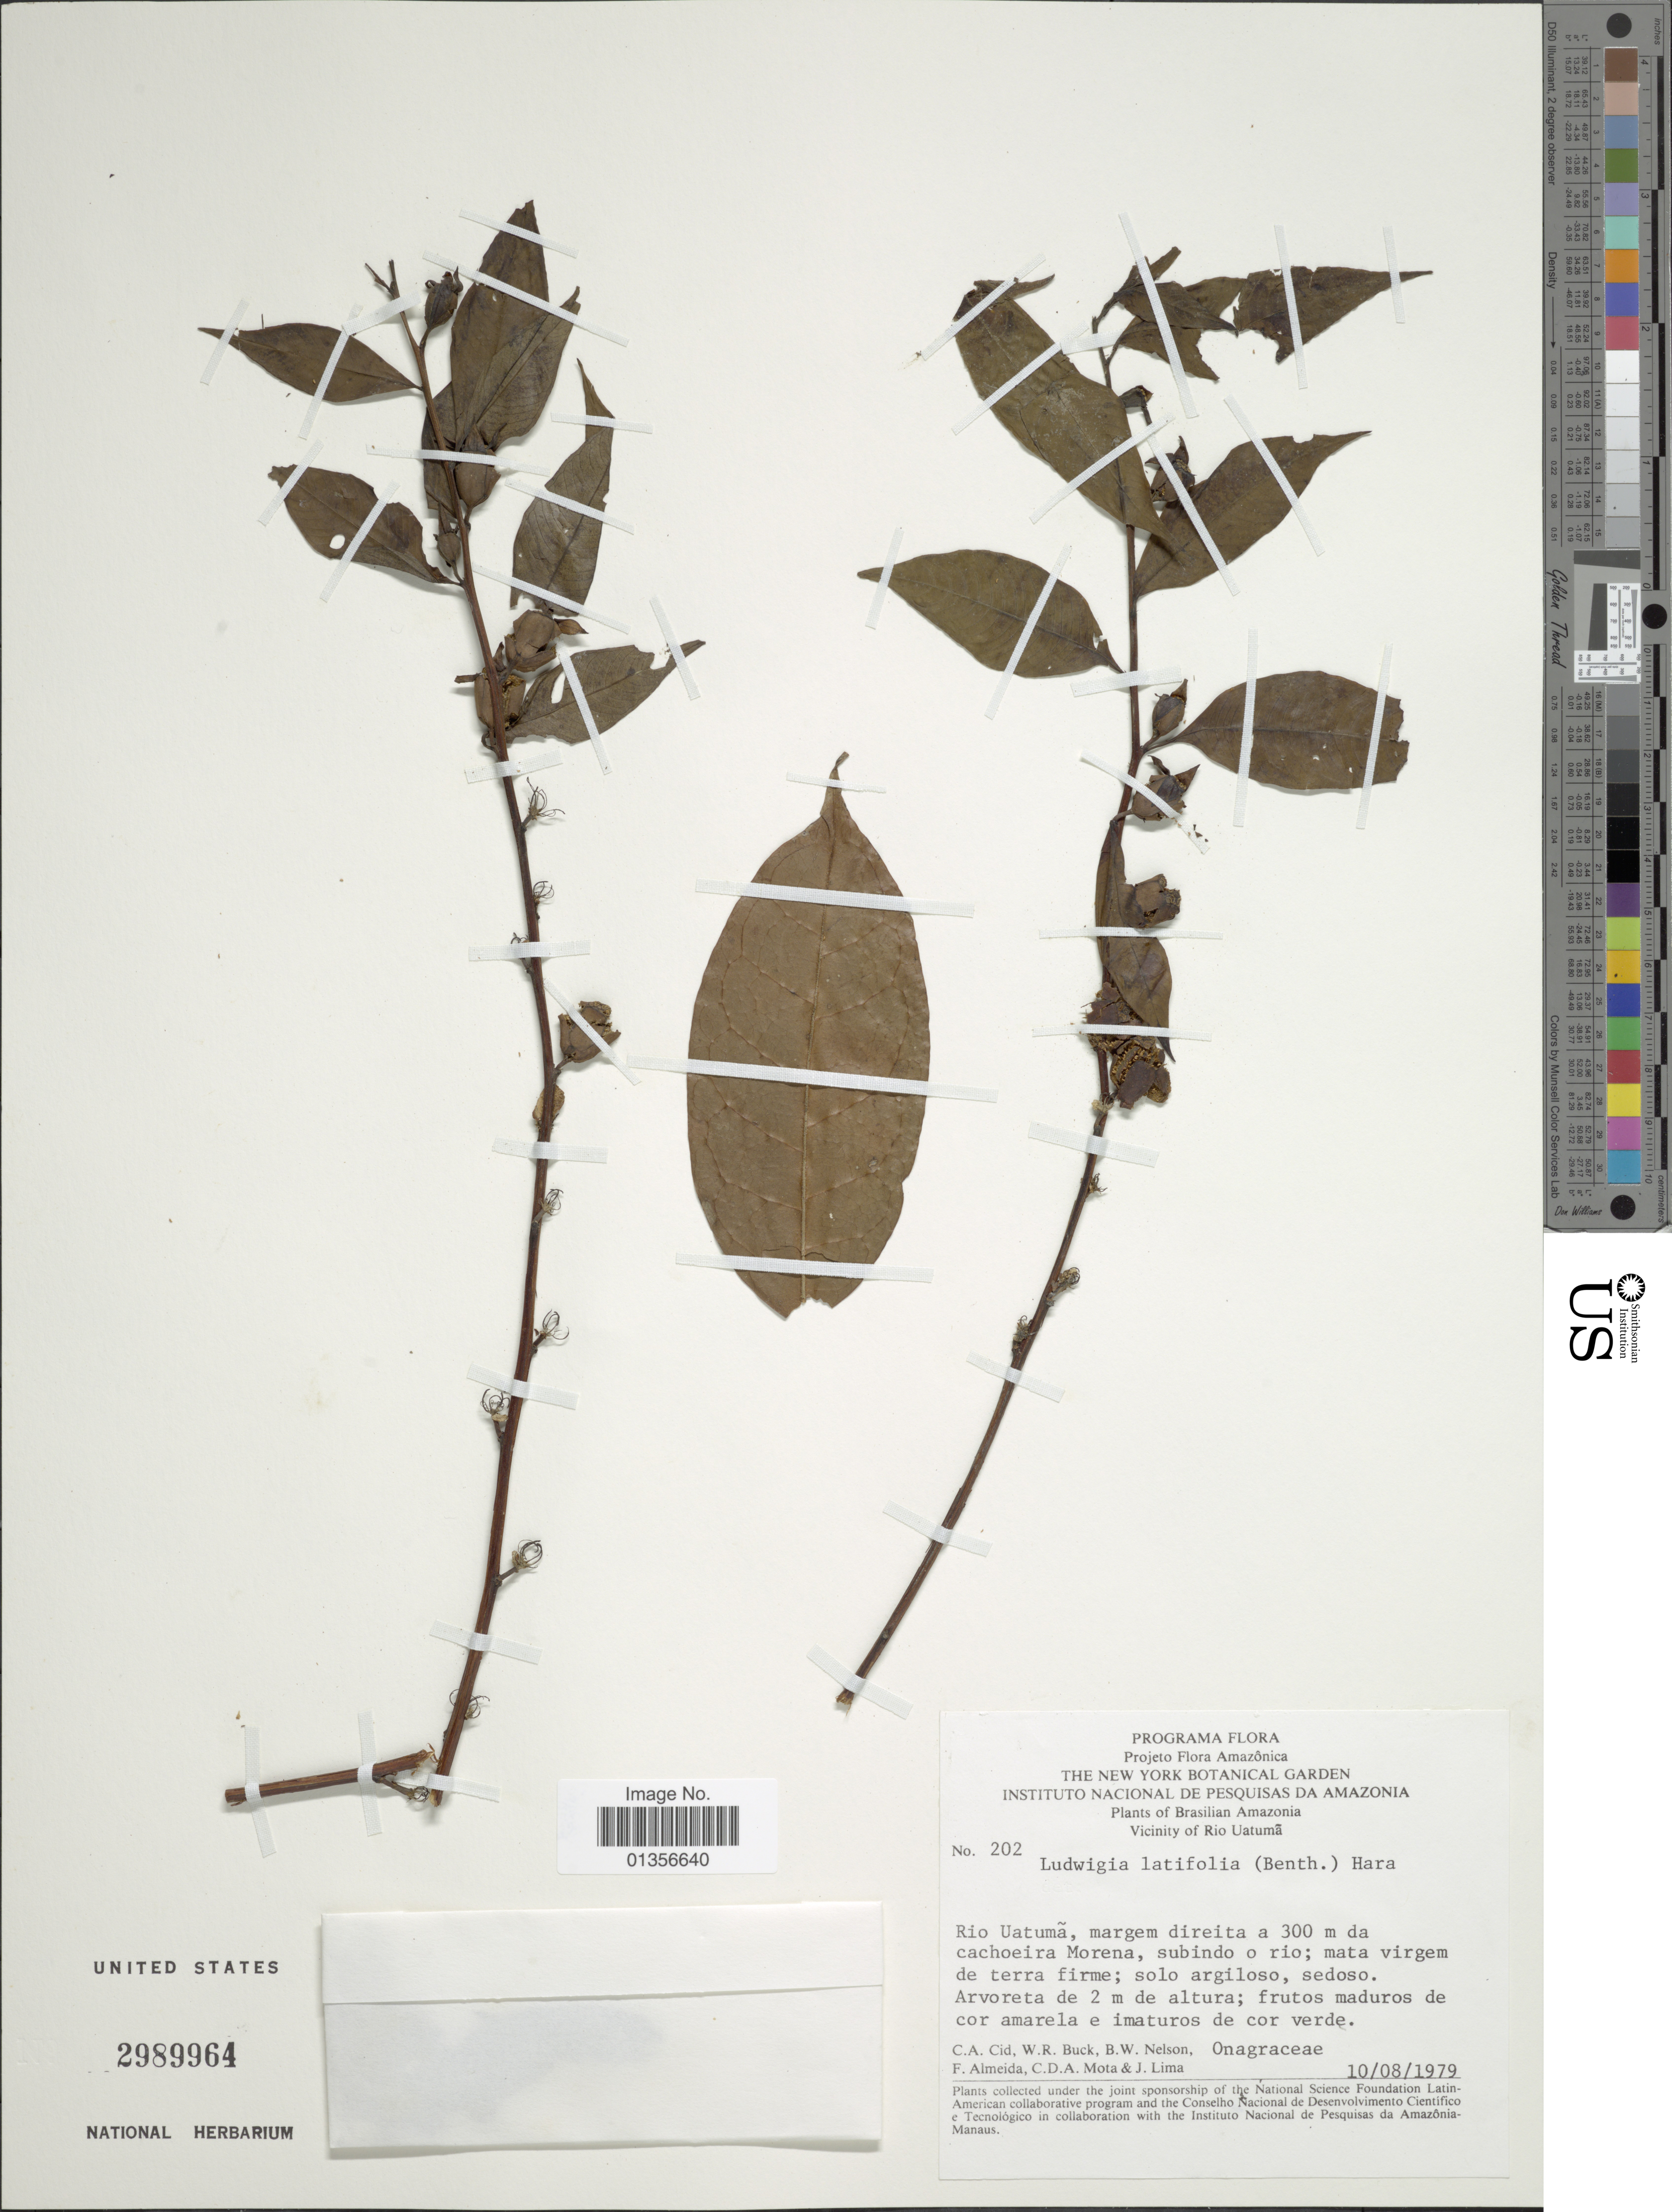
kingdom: Plantae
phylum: Tracheophyta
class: Magnoliopsida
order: Myrtales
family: Onagraceae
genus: Ludwigia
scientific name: Ludwigia latifolia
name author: (Benth.) H. Hara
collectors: C. A. Cid Ferreira, W. R. Buck, B. W. Nelson, F. Almeda & et al.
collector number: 202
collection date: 1979-08-10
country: Brazil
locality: Brasilian Amazonia, Vicinity of Rio Uatumã, margem direita a 300 m da cachoeira Morena, subindo o rio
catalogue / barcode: US 2989964